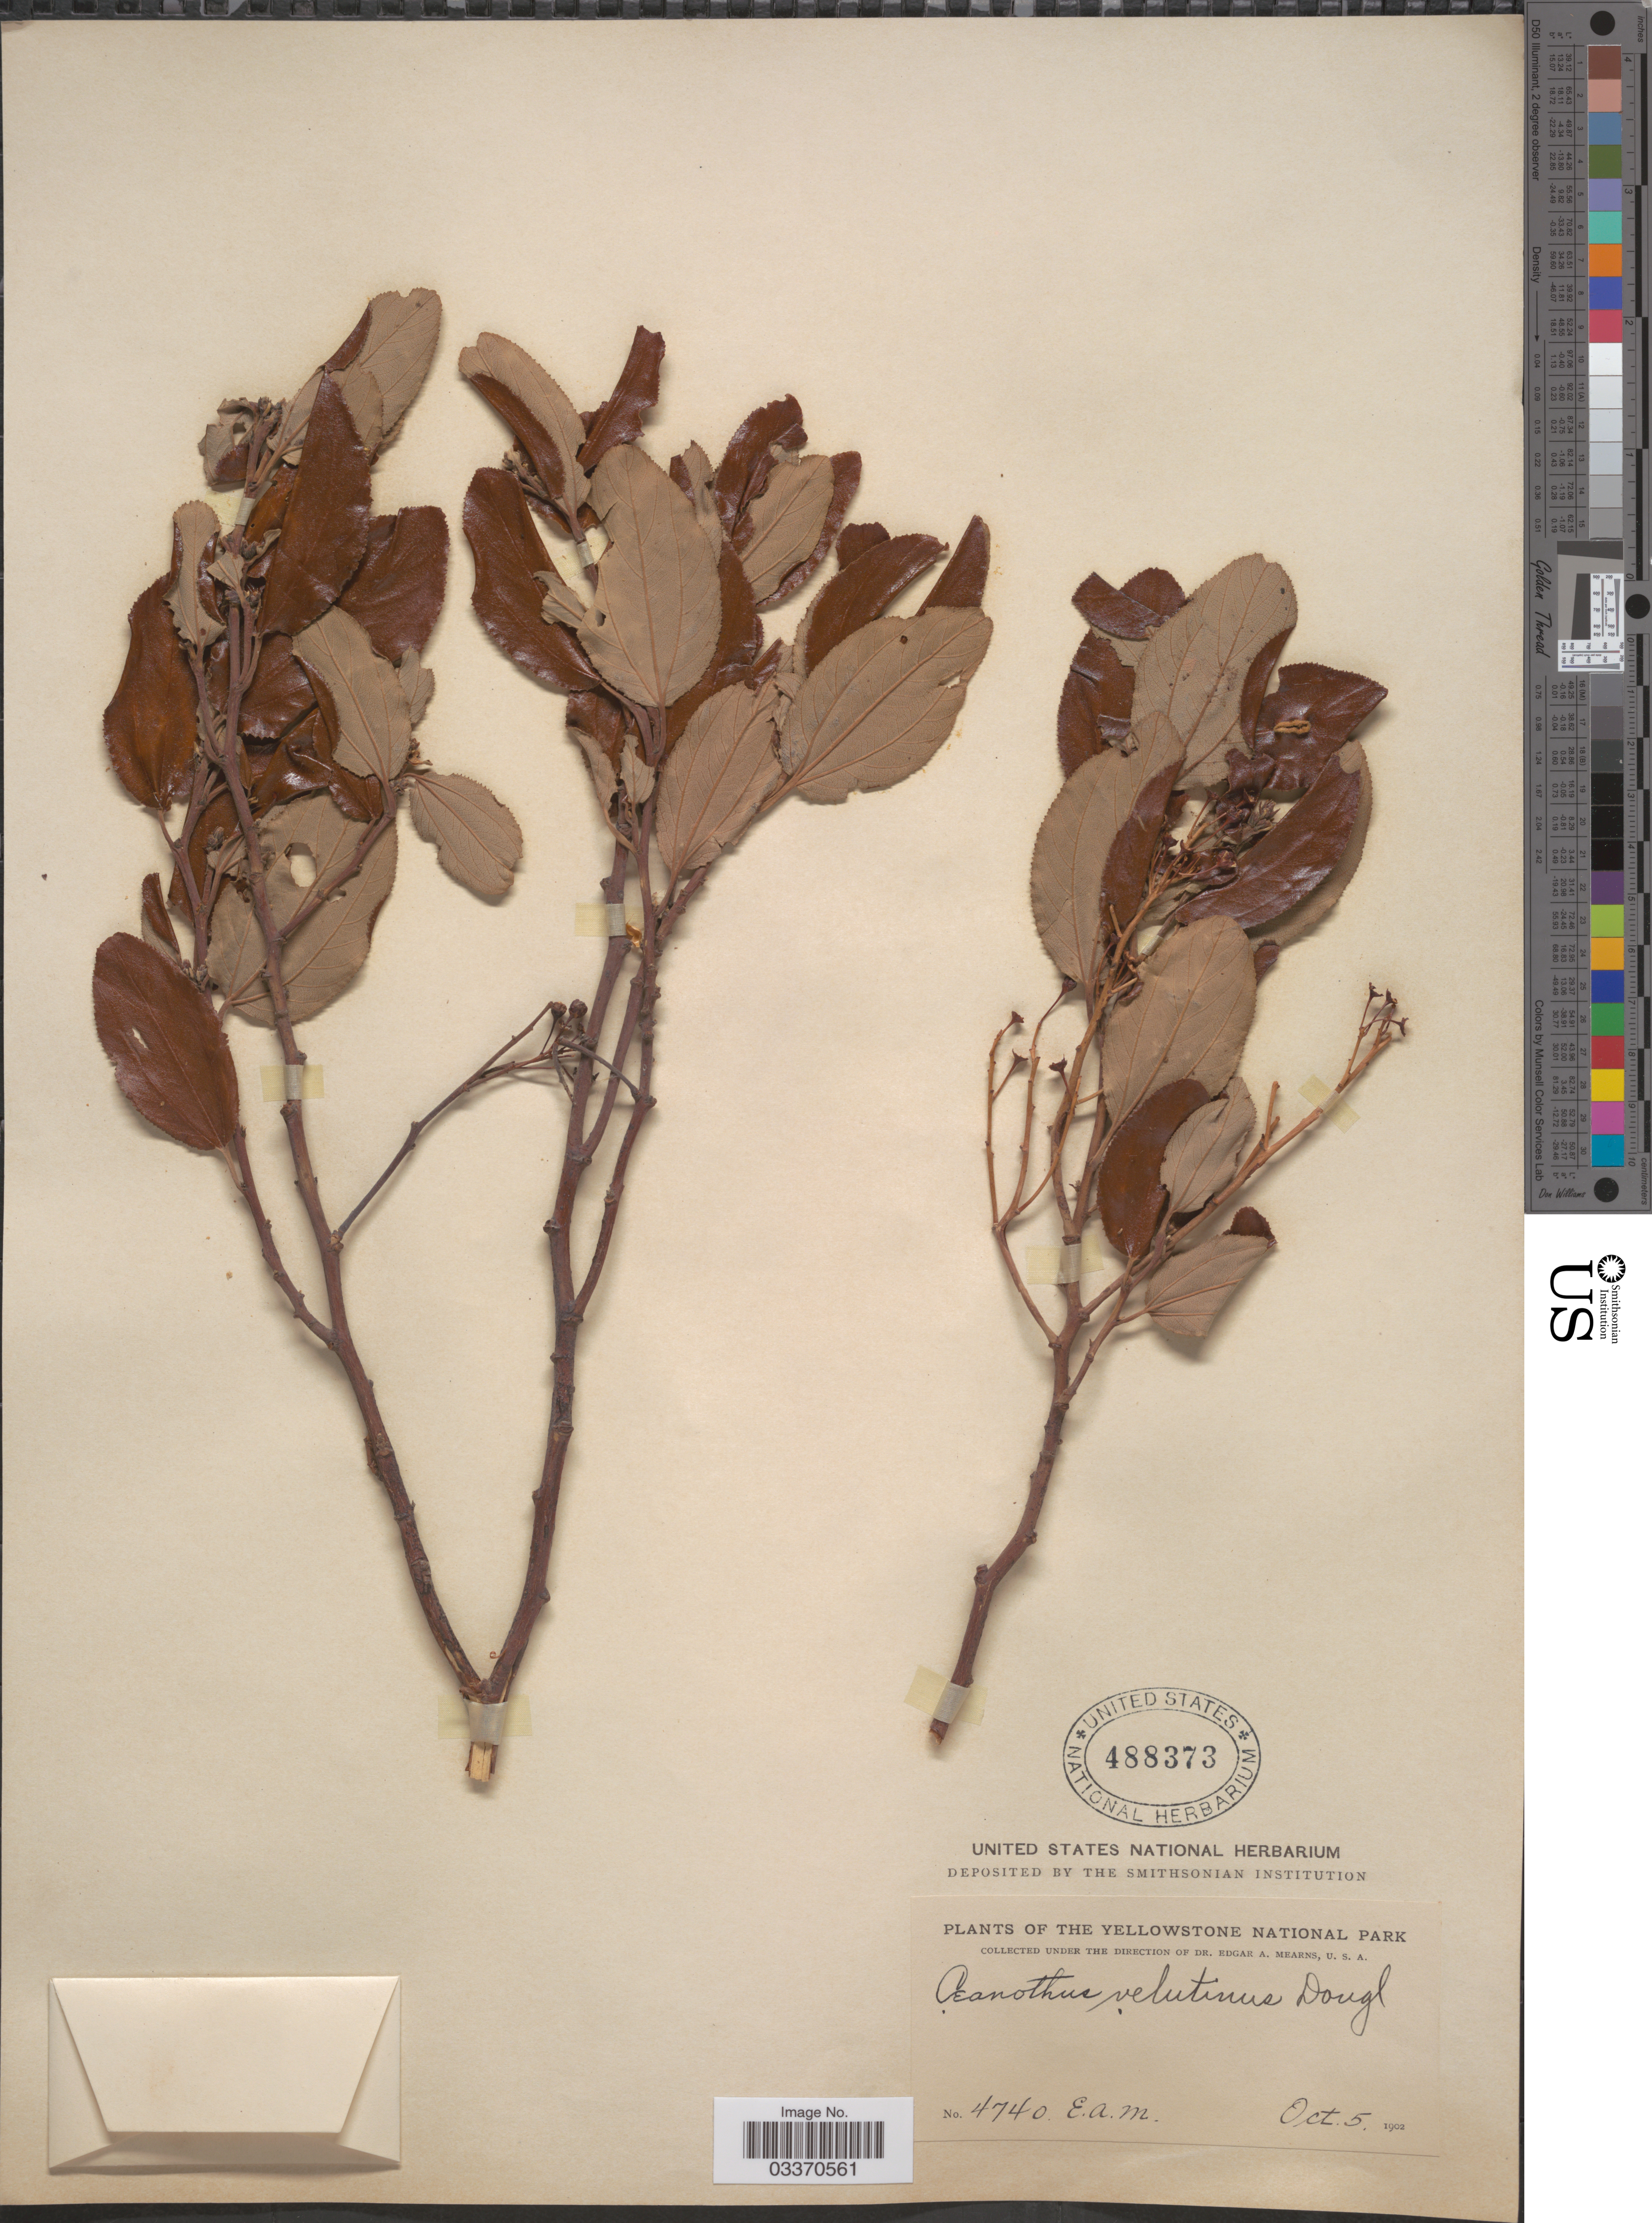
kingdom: Plantae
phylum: Tracheophyta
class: Magnoliopsida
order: Rosales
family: Rhamnaceae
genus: Ceanothus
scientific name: Ceanothus velutinus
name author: Douglas ex Hook.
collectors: E. A. Mearns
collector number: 4740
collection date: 1902-10-05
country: United States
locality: The Yellowstone National Park.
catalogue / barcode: US 488373